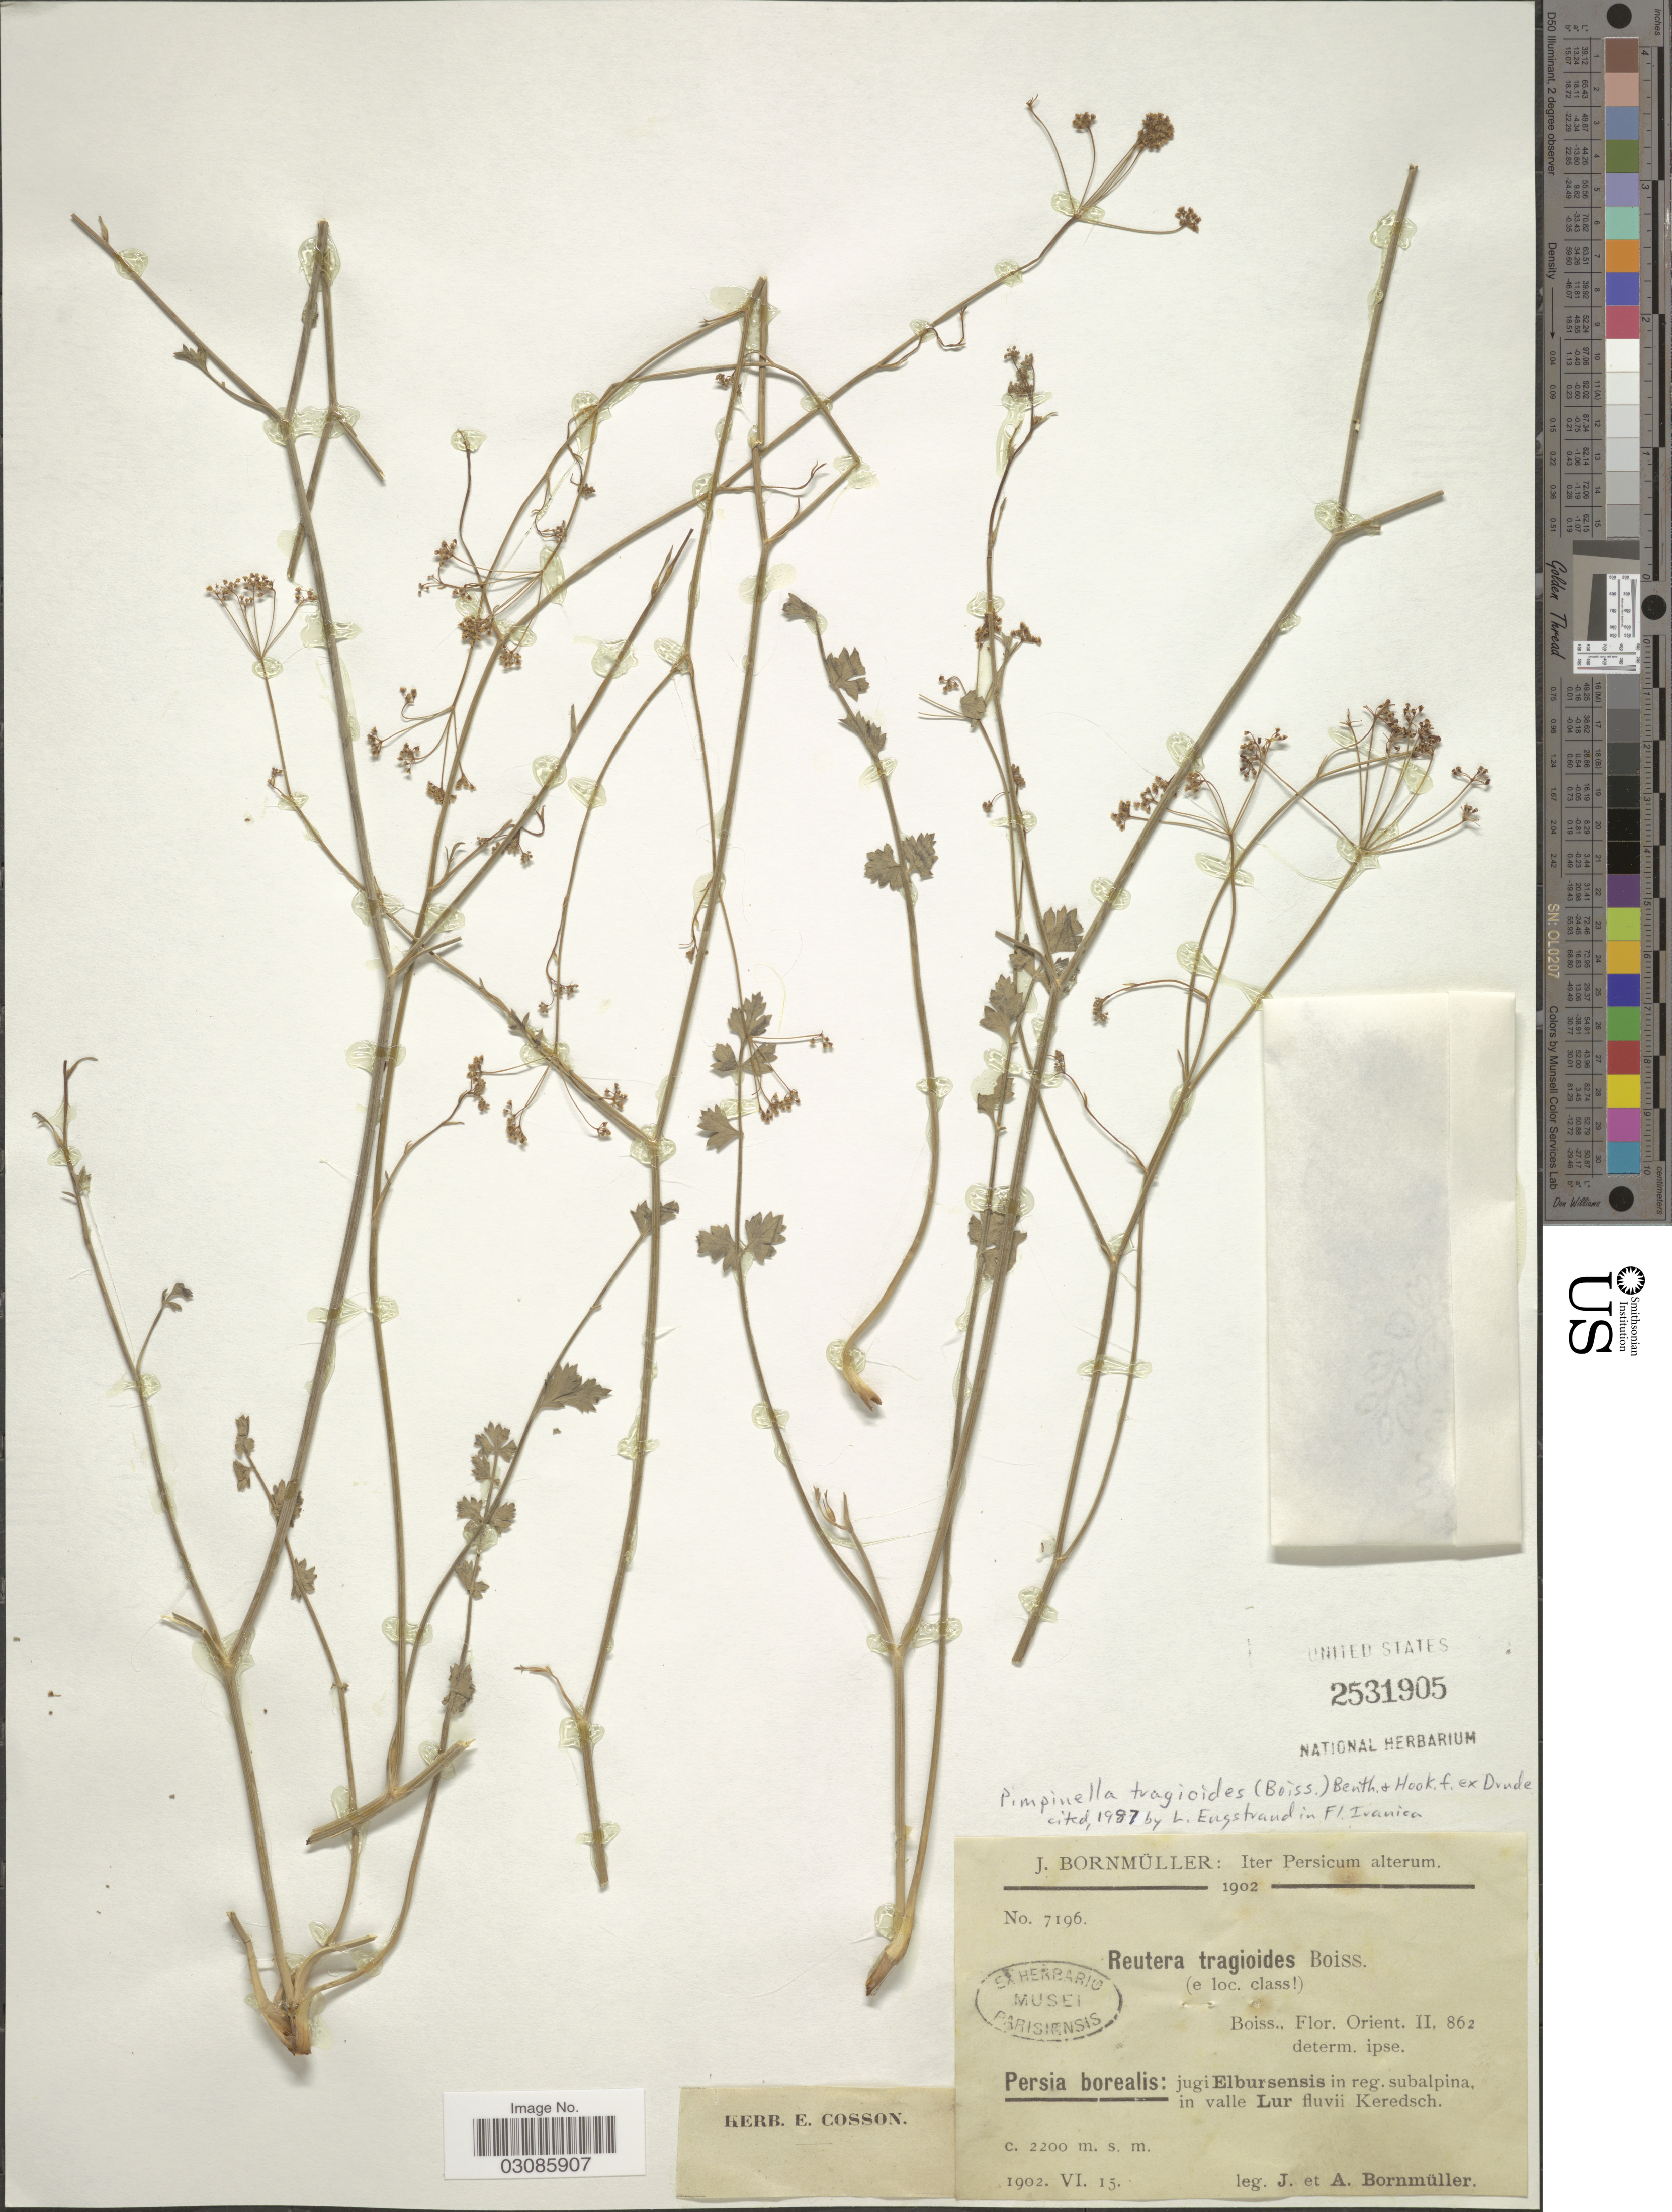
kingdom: Plantae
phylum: Tracheophyta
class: Magnoliopsida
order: Apiales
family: Apiaceae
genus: Pimpinella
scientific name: Pimpinella tragioides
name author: Boiss.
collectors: J. Bornmüller & A. Bornmüller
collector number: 7196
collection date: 1902-06-15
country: Iran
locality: Persia borealis: jugi Elbursensis in reg. subalpina, in valle Lur fluvii Keredsch.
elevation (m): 2200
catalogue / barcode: US 2531905